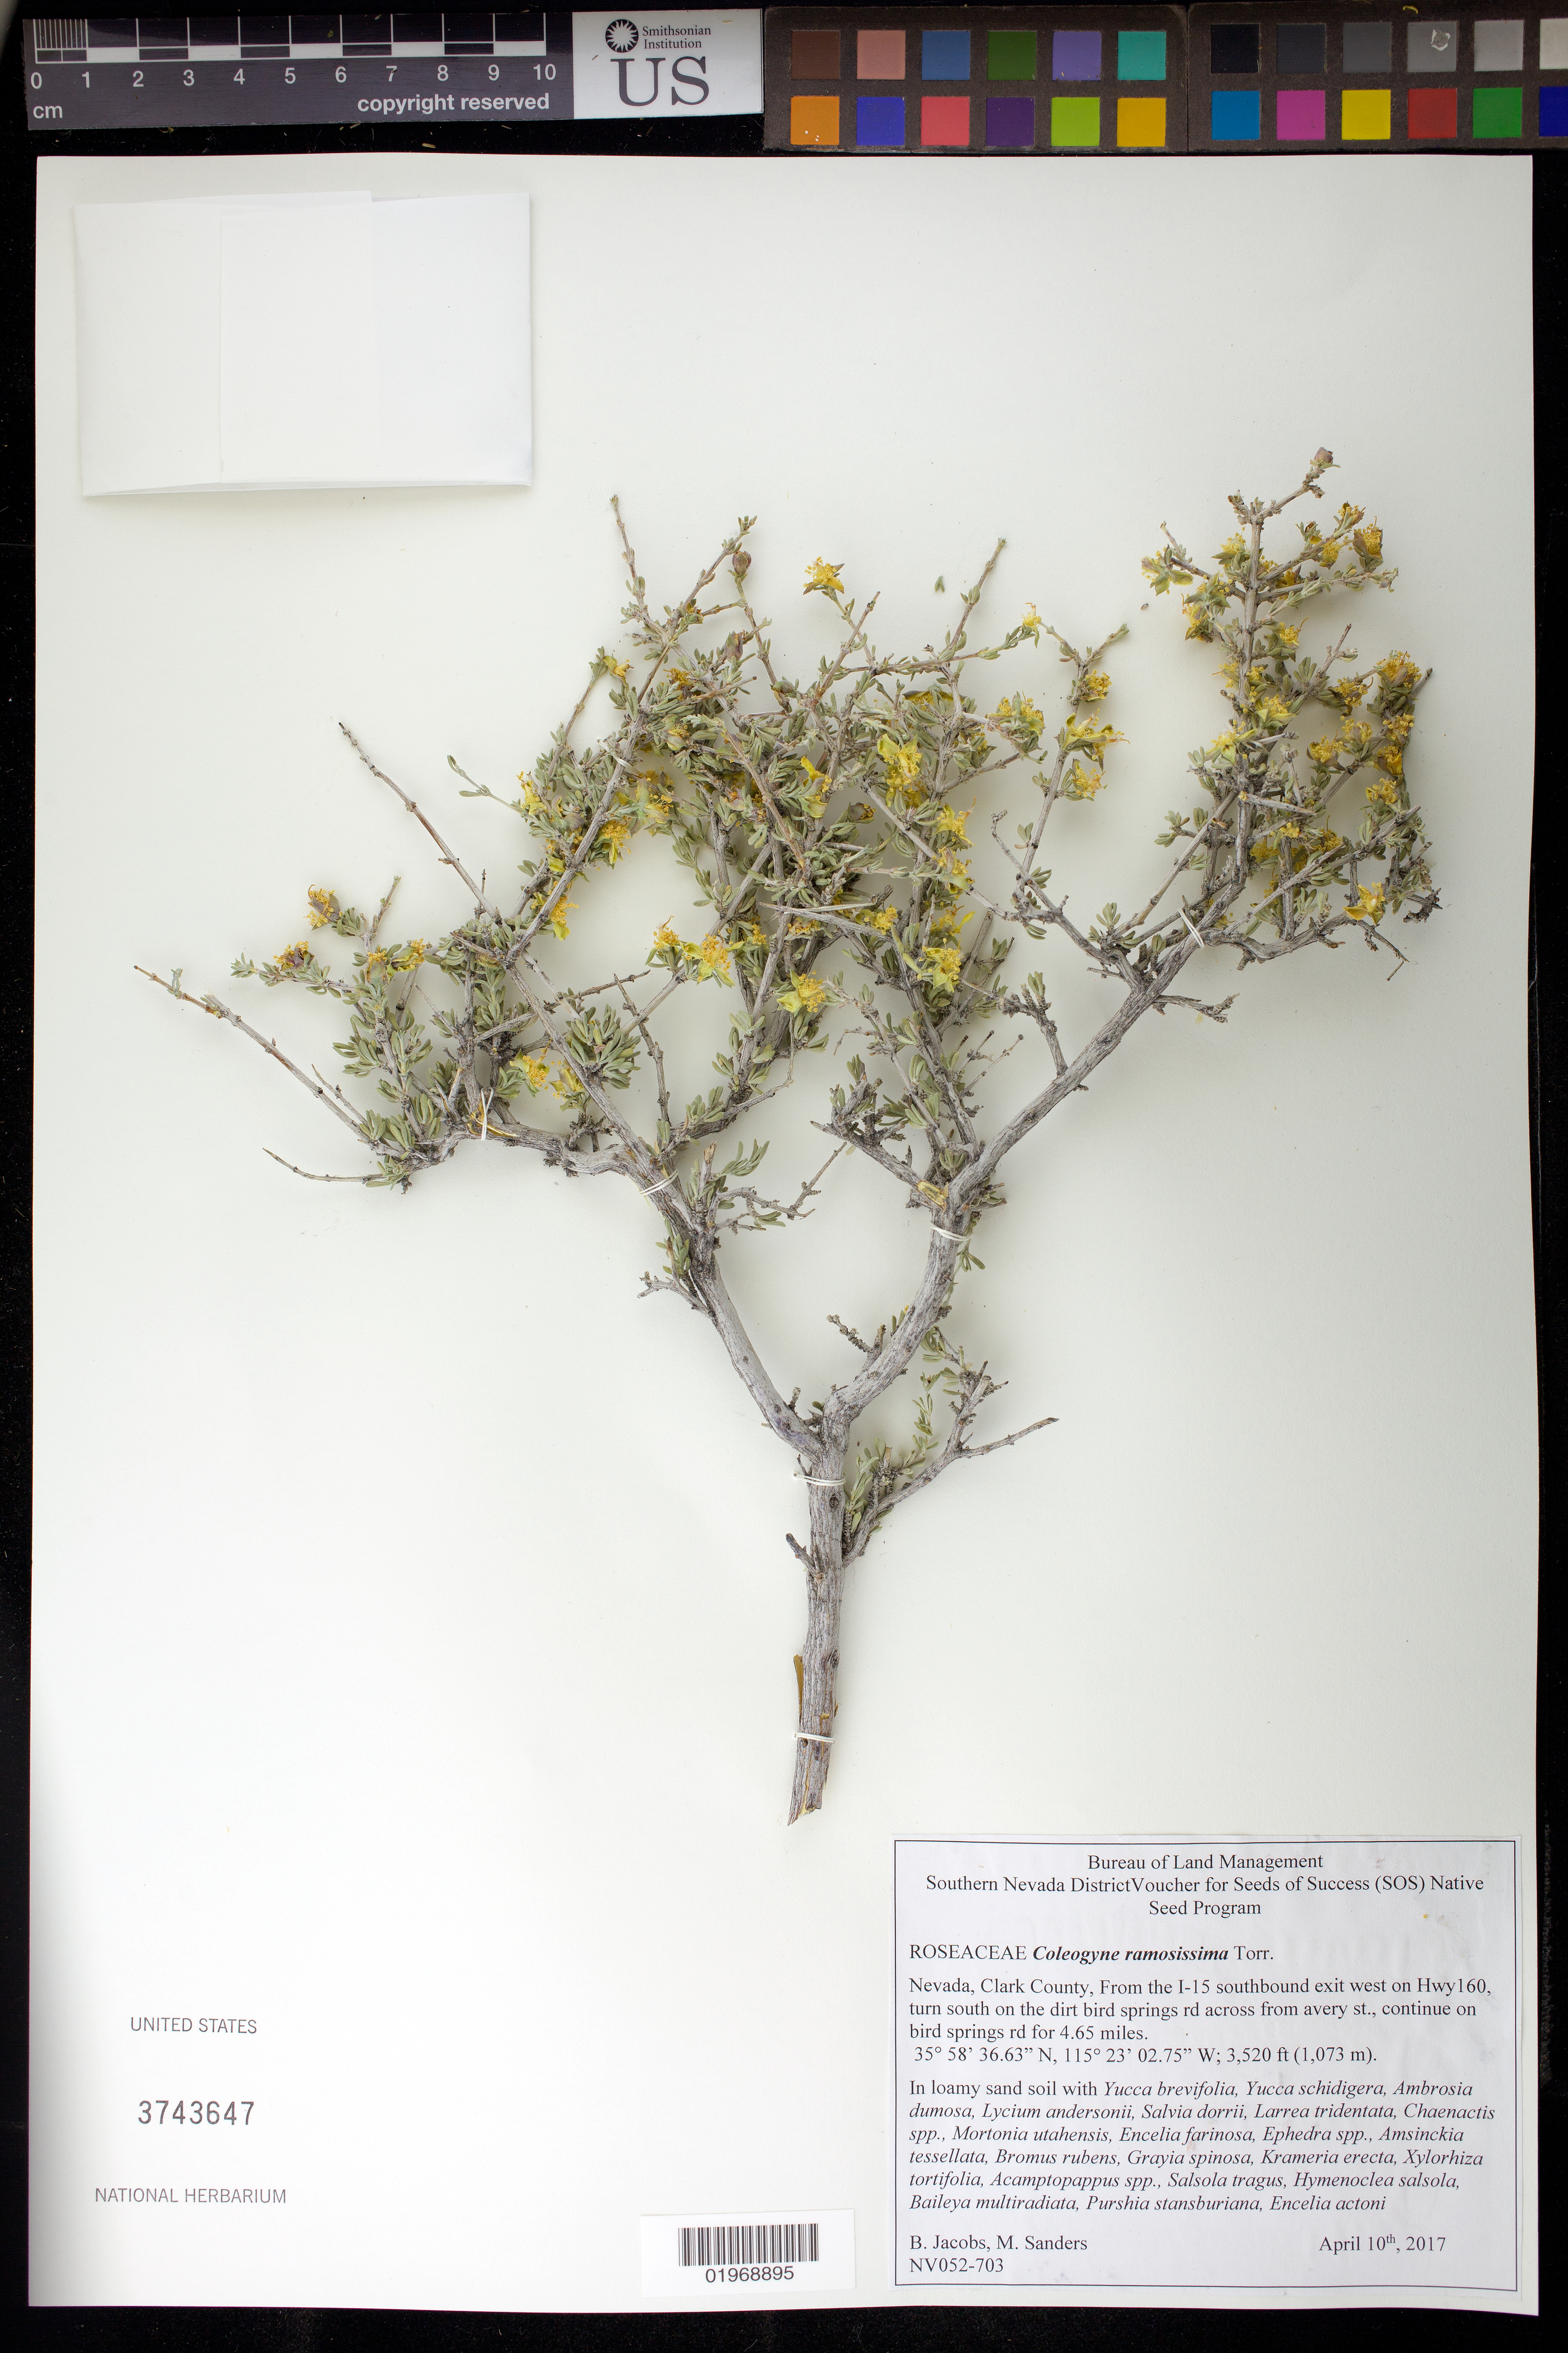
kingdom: Plantae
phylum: Tracheophyta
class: Magnoliopsida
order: Rosales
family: Rosaceae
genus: Coleogyne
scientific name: Coleogyne ramosissima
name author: Torr.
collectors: M. Sanders, B. Jacobs & S. Dorman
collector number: NV052-703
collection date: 2017-04-10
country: United States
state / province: Nevada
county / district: Clark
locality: From the I-15 southbound exit west on Hwy 160, turn south on the dirt bird springs rd across from avery st, continue on bird springs rd for 4.65 mi.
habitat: In loamy soil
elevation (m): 1073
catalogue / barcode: US 3743647